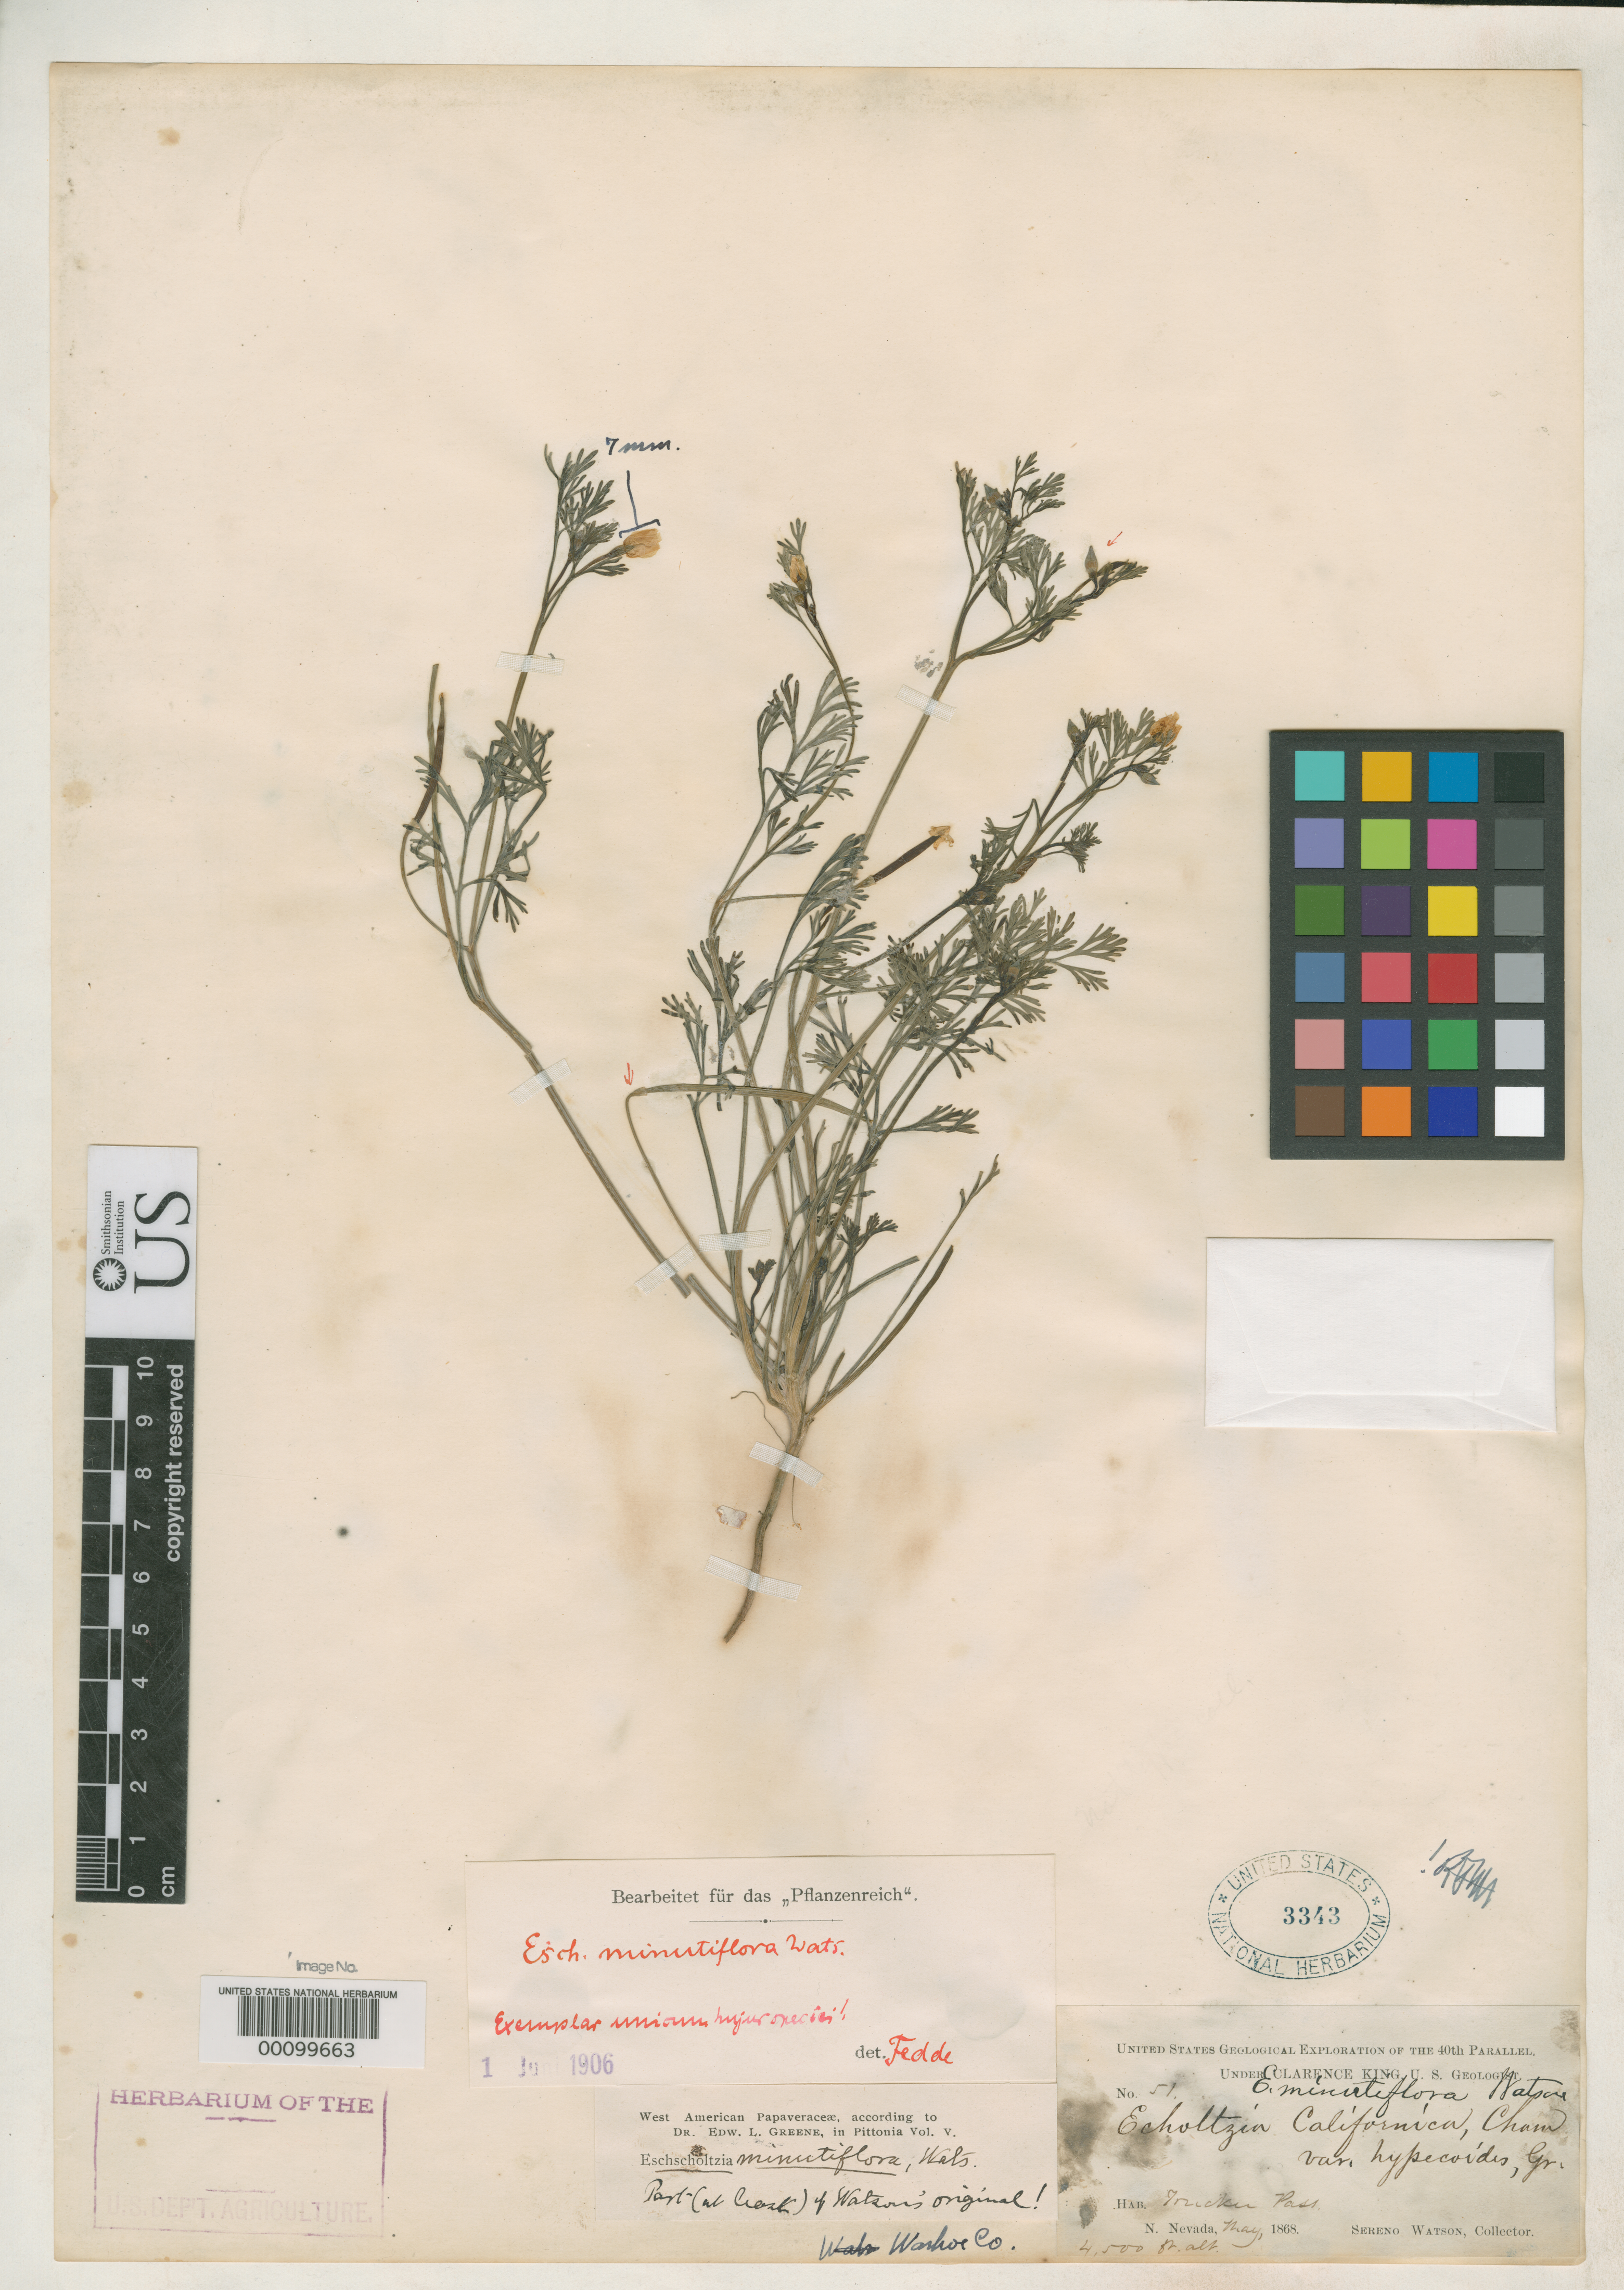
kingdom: Plantae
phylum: Tracheophyta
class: Magnoliopsida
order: Ranunculales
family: Papaveraceae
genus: Eschscholzia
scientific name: Eschscholzia minutiflora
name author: S. Watson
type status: Lectotype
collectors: S. Watson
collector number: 51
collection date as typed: May 1868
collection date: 1868-05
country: United States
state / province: Nevada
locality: Truckee Pass.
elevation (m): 1372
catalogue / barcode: US 3343